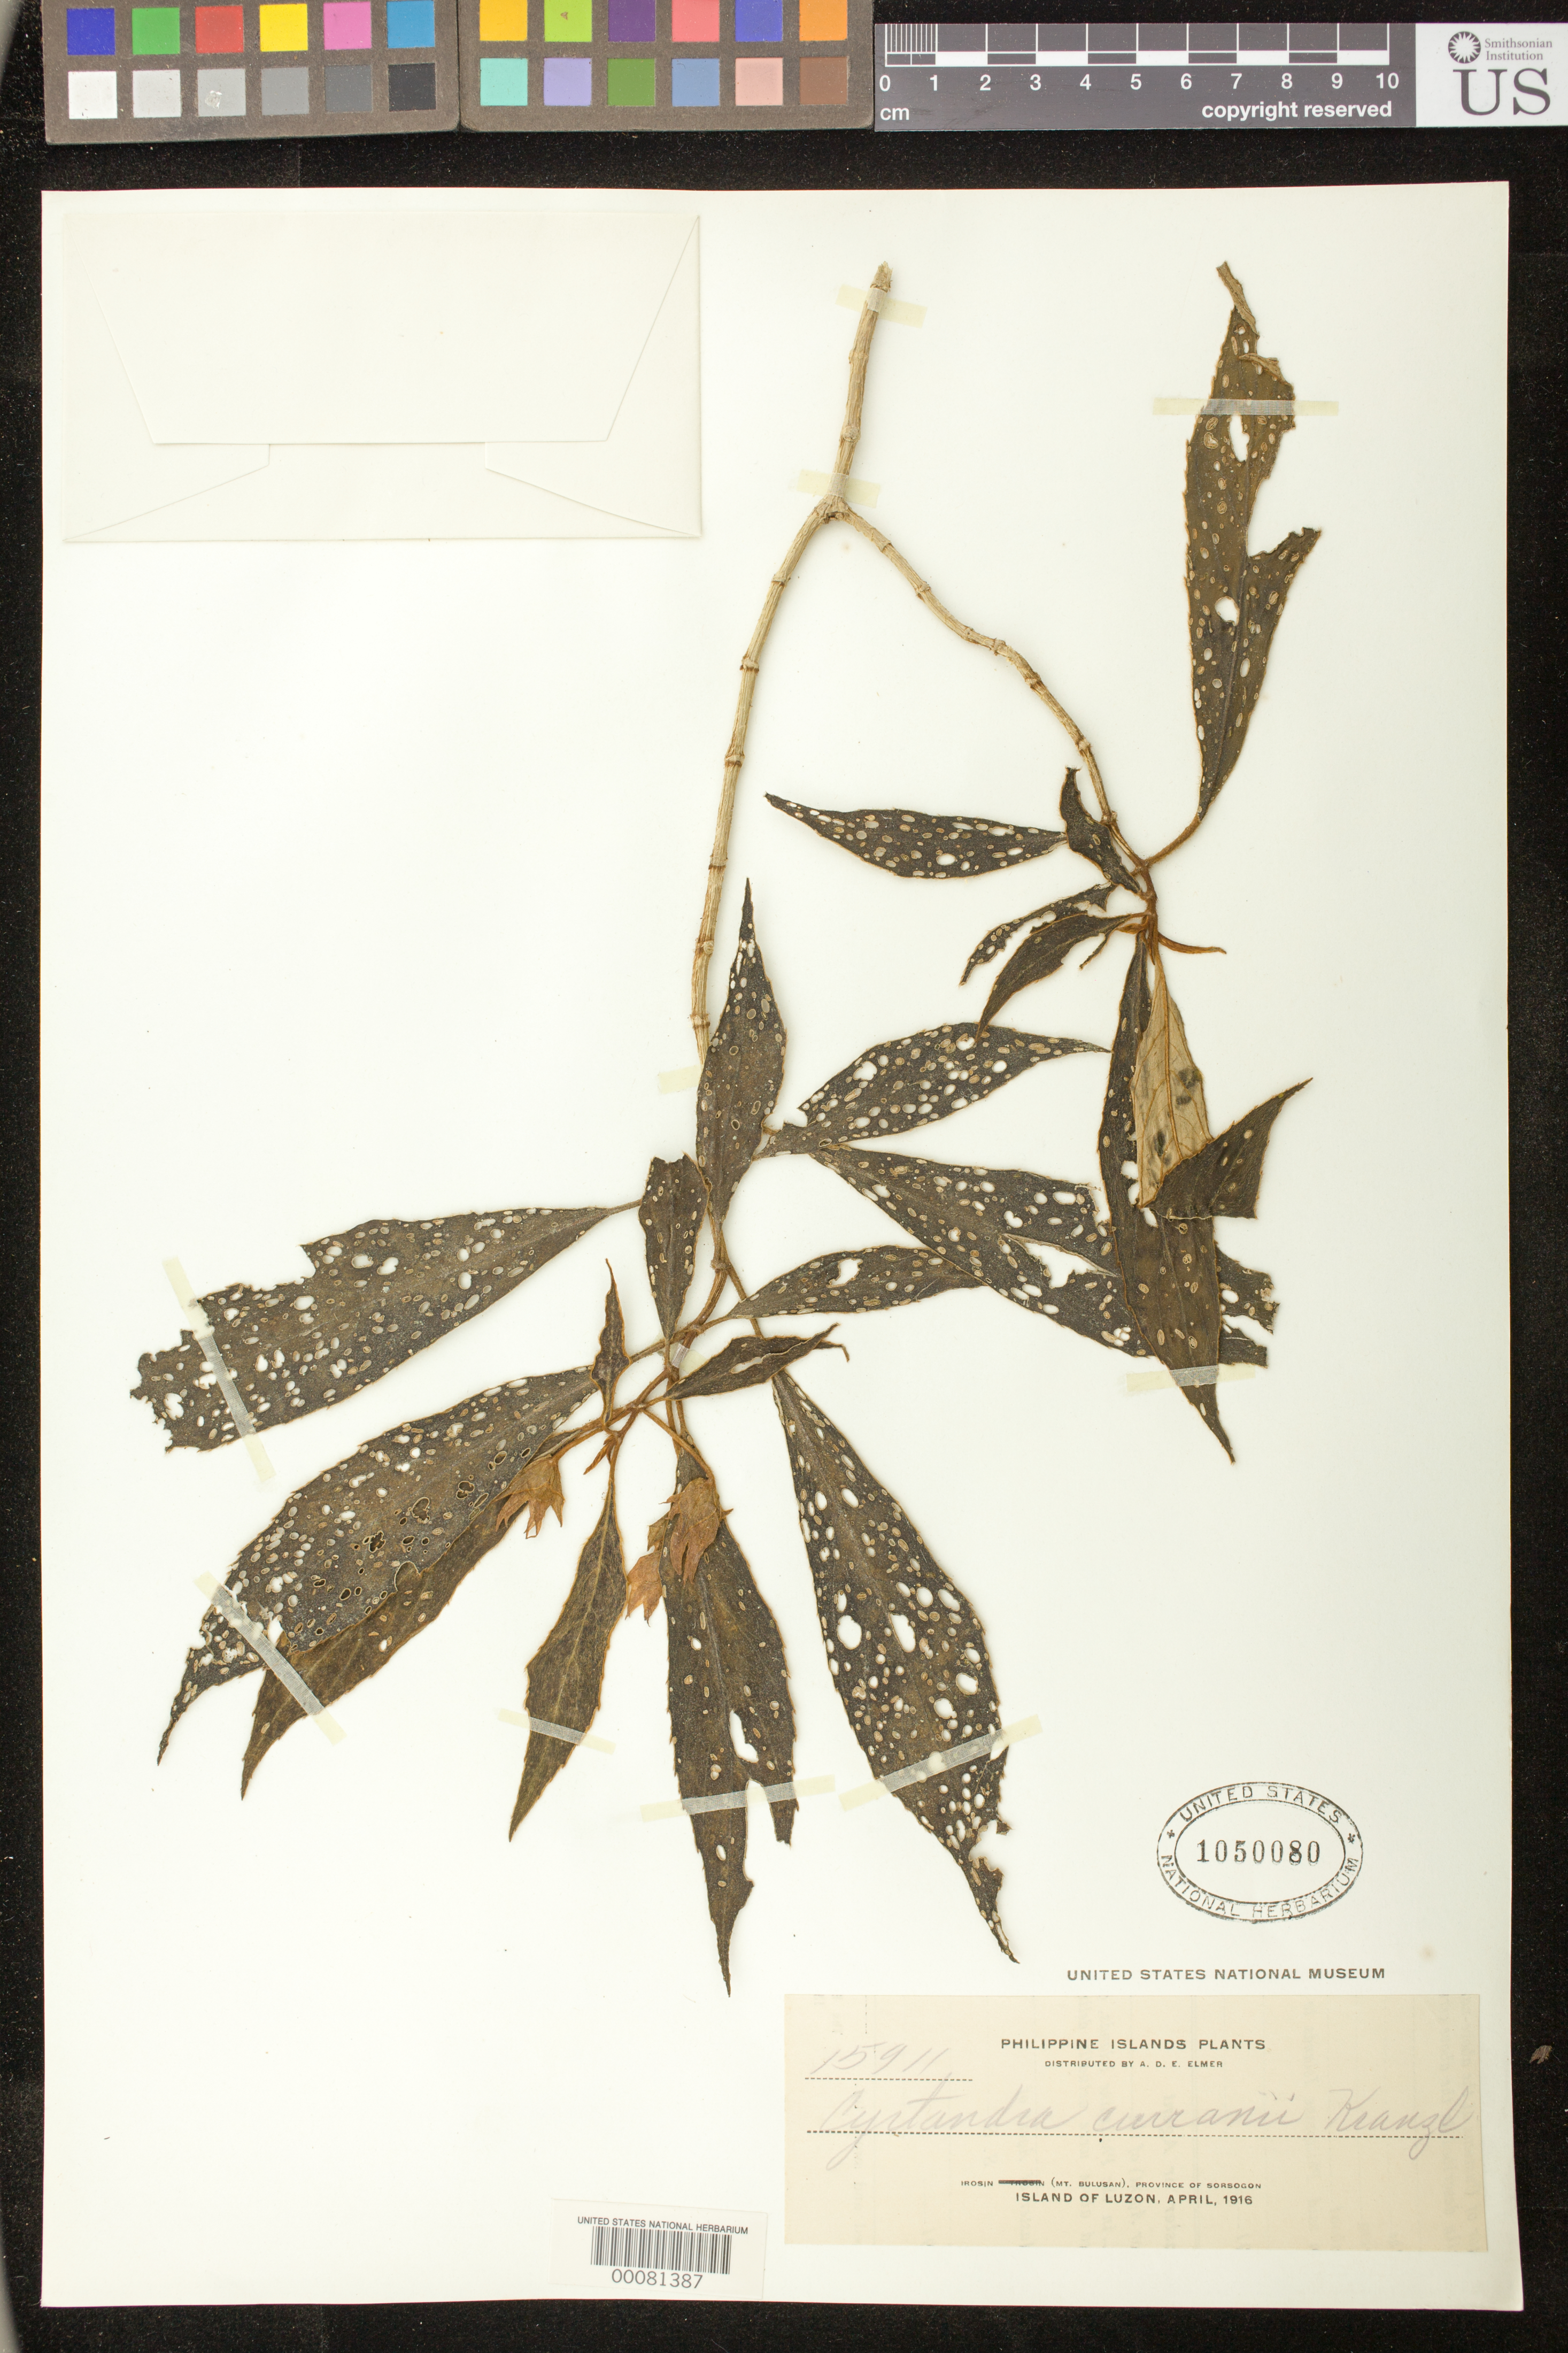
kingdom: Plantae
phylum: Tracheophyta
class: Magnoliopsida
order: Lamiales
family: Gesneriaceae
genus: Cyrtandra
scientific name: Cyrtandra curranii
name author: Kraenzl.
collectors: A. D. E. Elmer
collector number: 15911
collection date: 1916-04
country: Philippines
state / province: Bicol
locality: Irosin (Mt. Bulusan)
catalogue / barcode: US 1050080